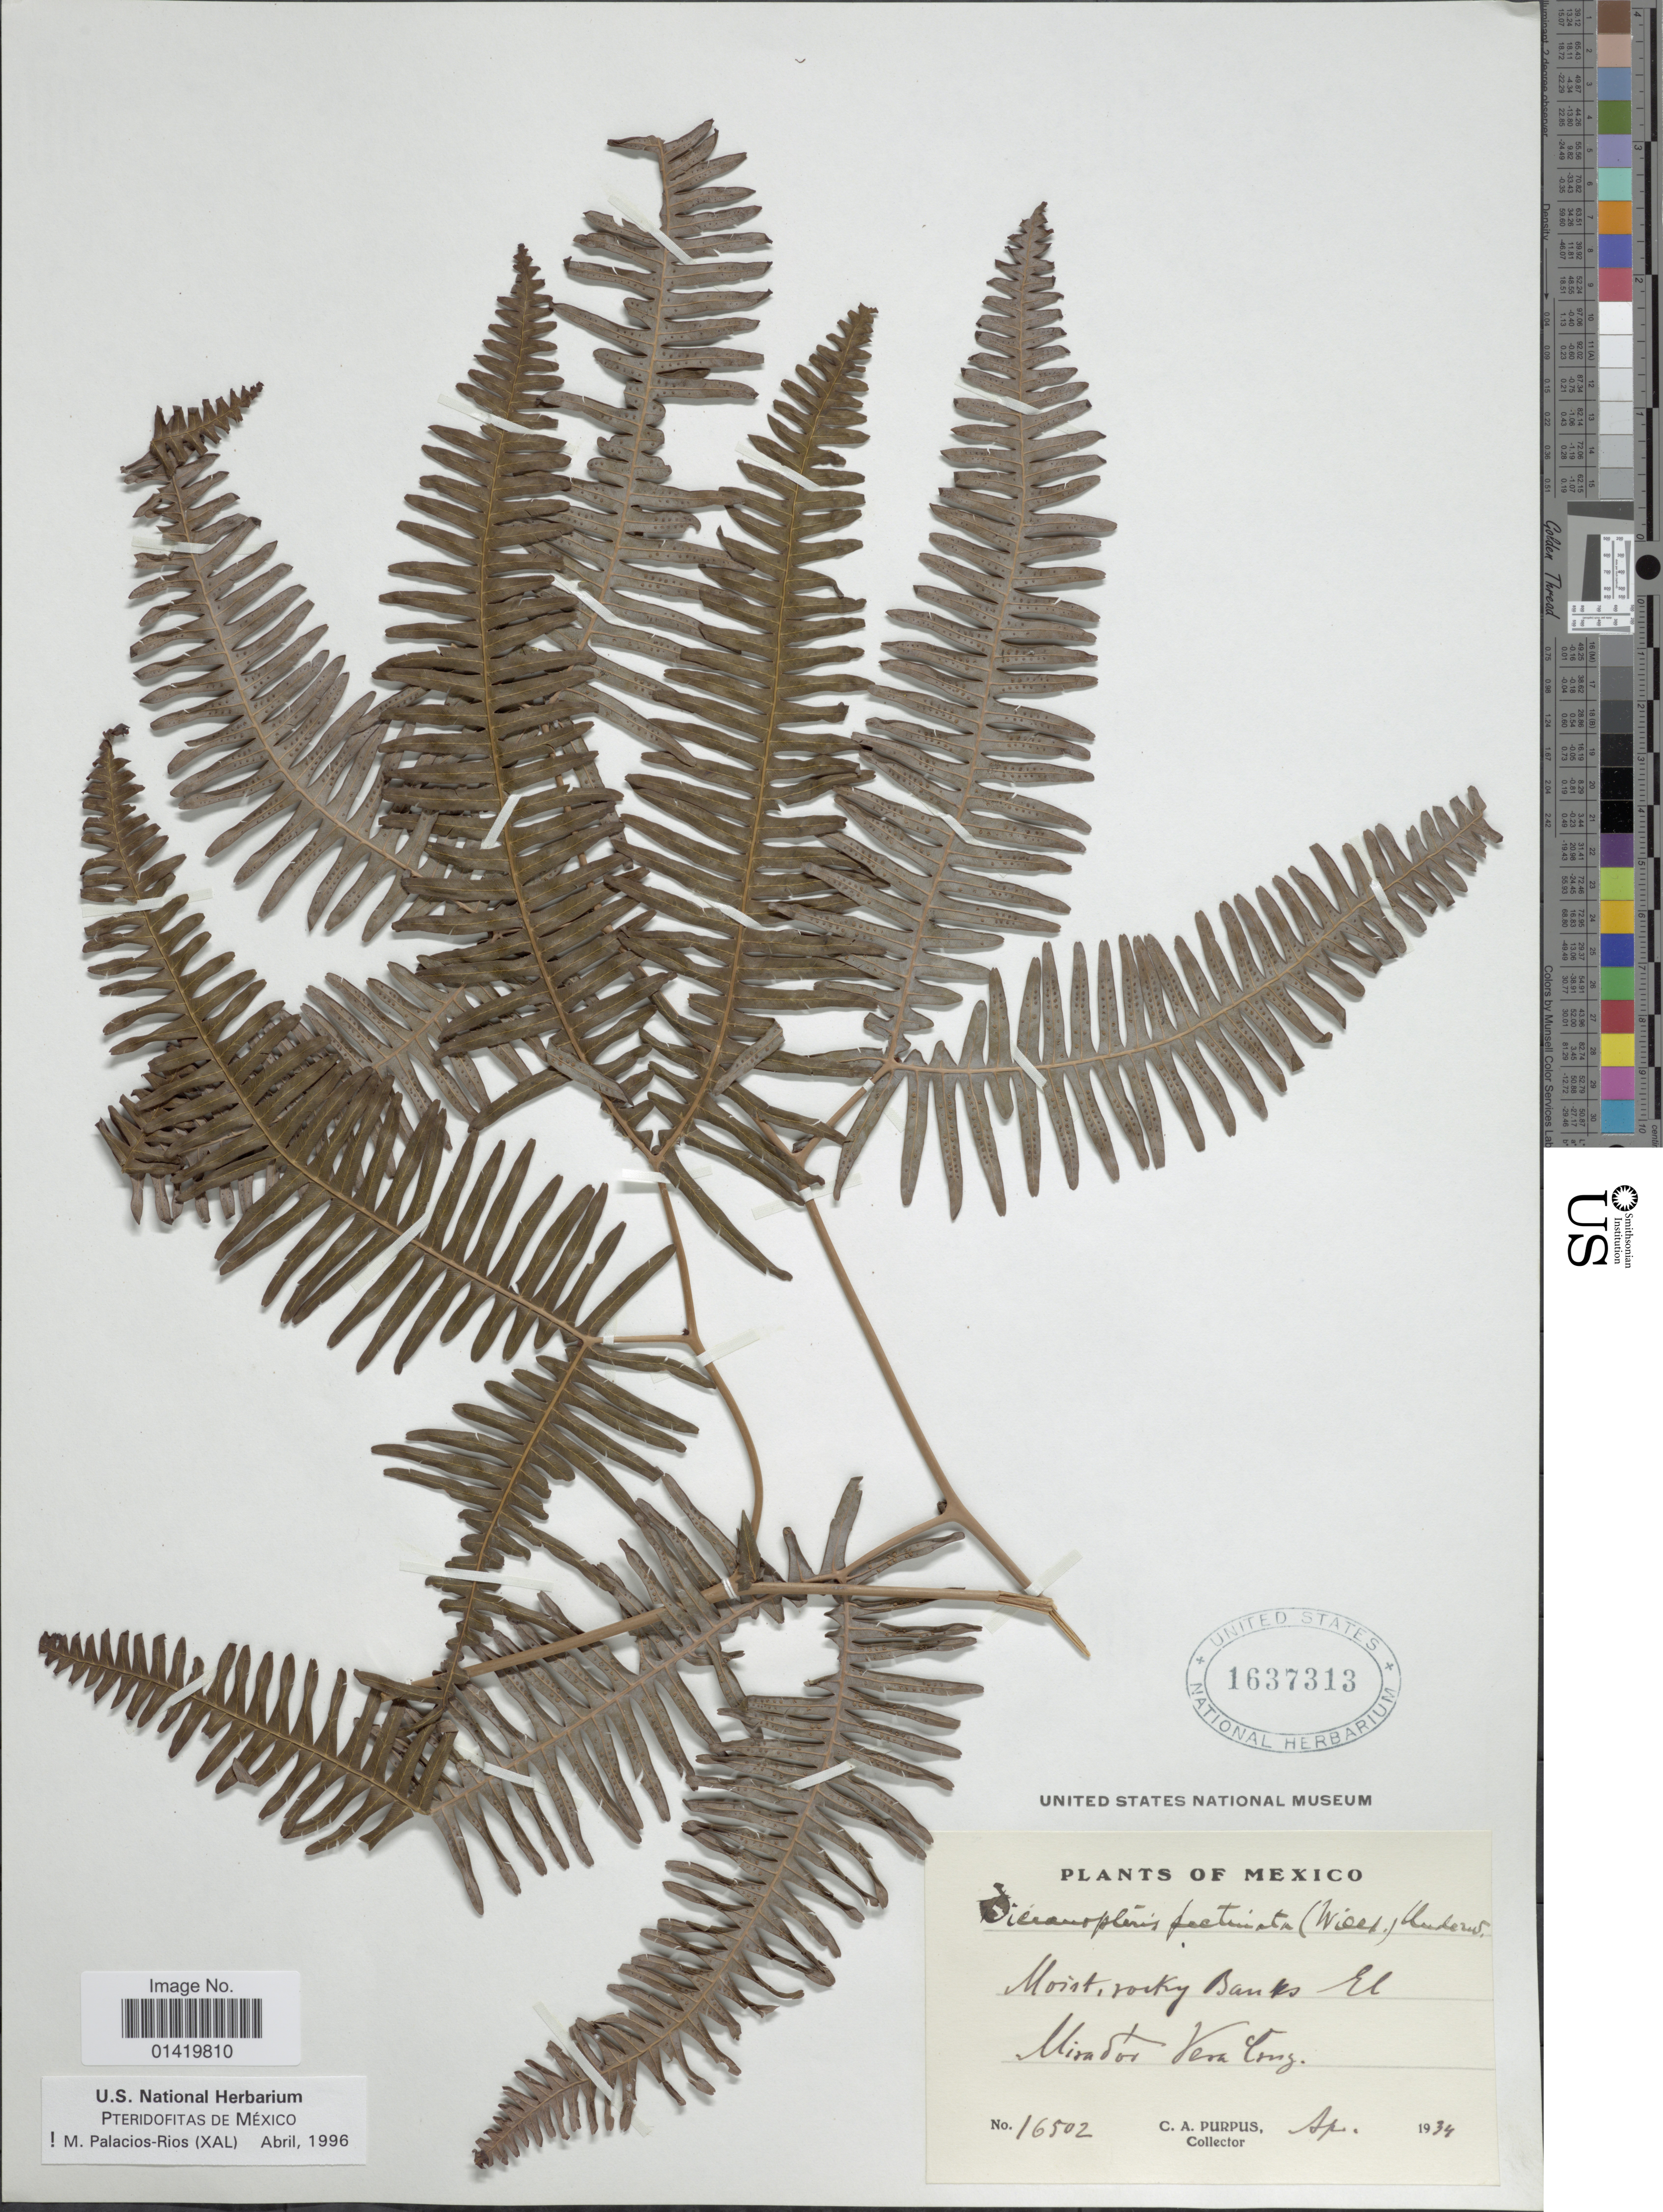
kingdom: Plantae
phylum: Tracheophyta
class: Polypodiopsida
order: Gleicheniales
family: Gleicheniaceae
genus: Gleichenella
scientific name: Gleichenella pectinata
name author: (Willd.) Ching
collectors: C. A. Purpus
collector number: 16502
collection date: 1934-04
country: Mexico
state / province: Veracruz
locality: Moist, rocky Banks El Mirador, Vera Cruz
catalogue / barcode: US 1637313